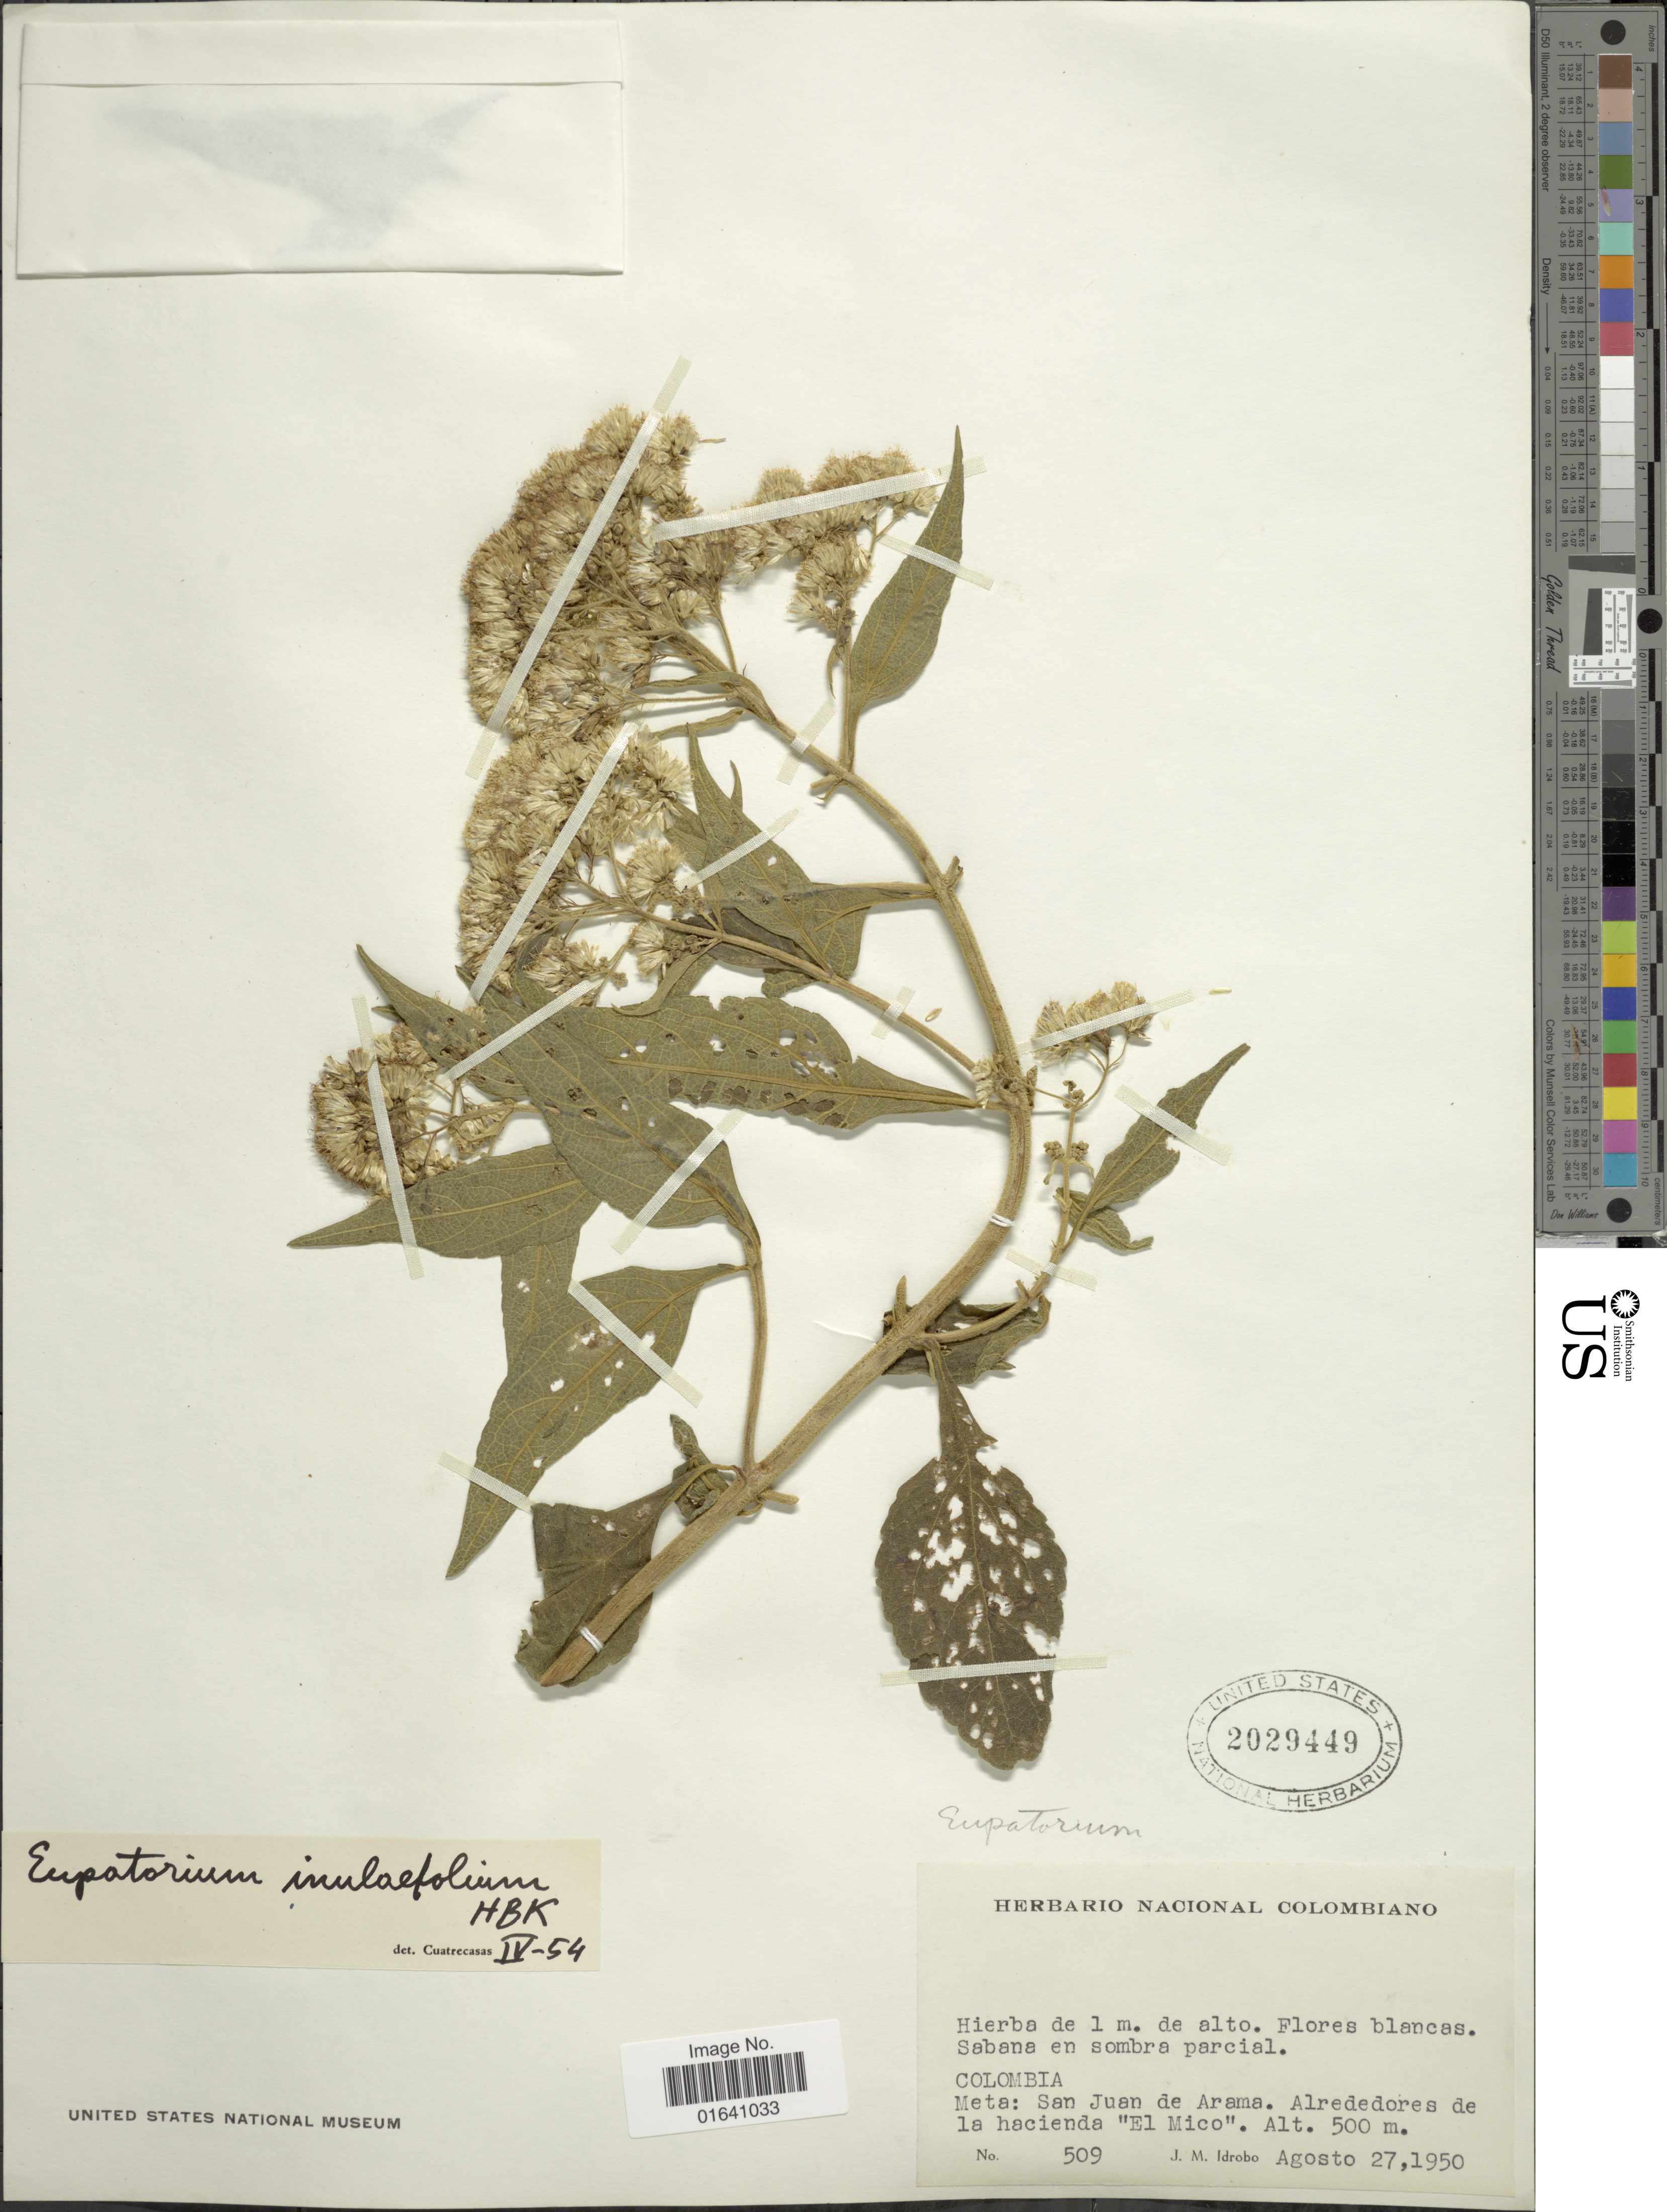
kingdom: Plantae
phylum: Tracheophyta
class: Magnoliopsida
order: Asterales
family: Asteraceae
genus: Austroeupatorium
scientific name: Austroeupatorium inulaefolium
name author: (Kunth) R.M. King & H. Rob.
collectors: J. M. Idrobo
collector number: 509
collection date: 1950-08-27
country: Colombia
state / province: Meta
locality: San Juan de Arama. Alrededores de la hacienda 'El Mico'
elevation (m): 500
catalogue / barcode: US 2029449